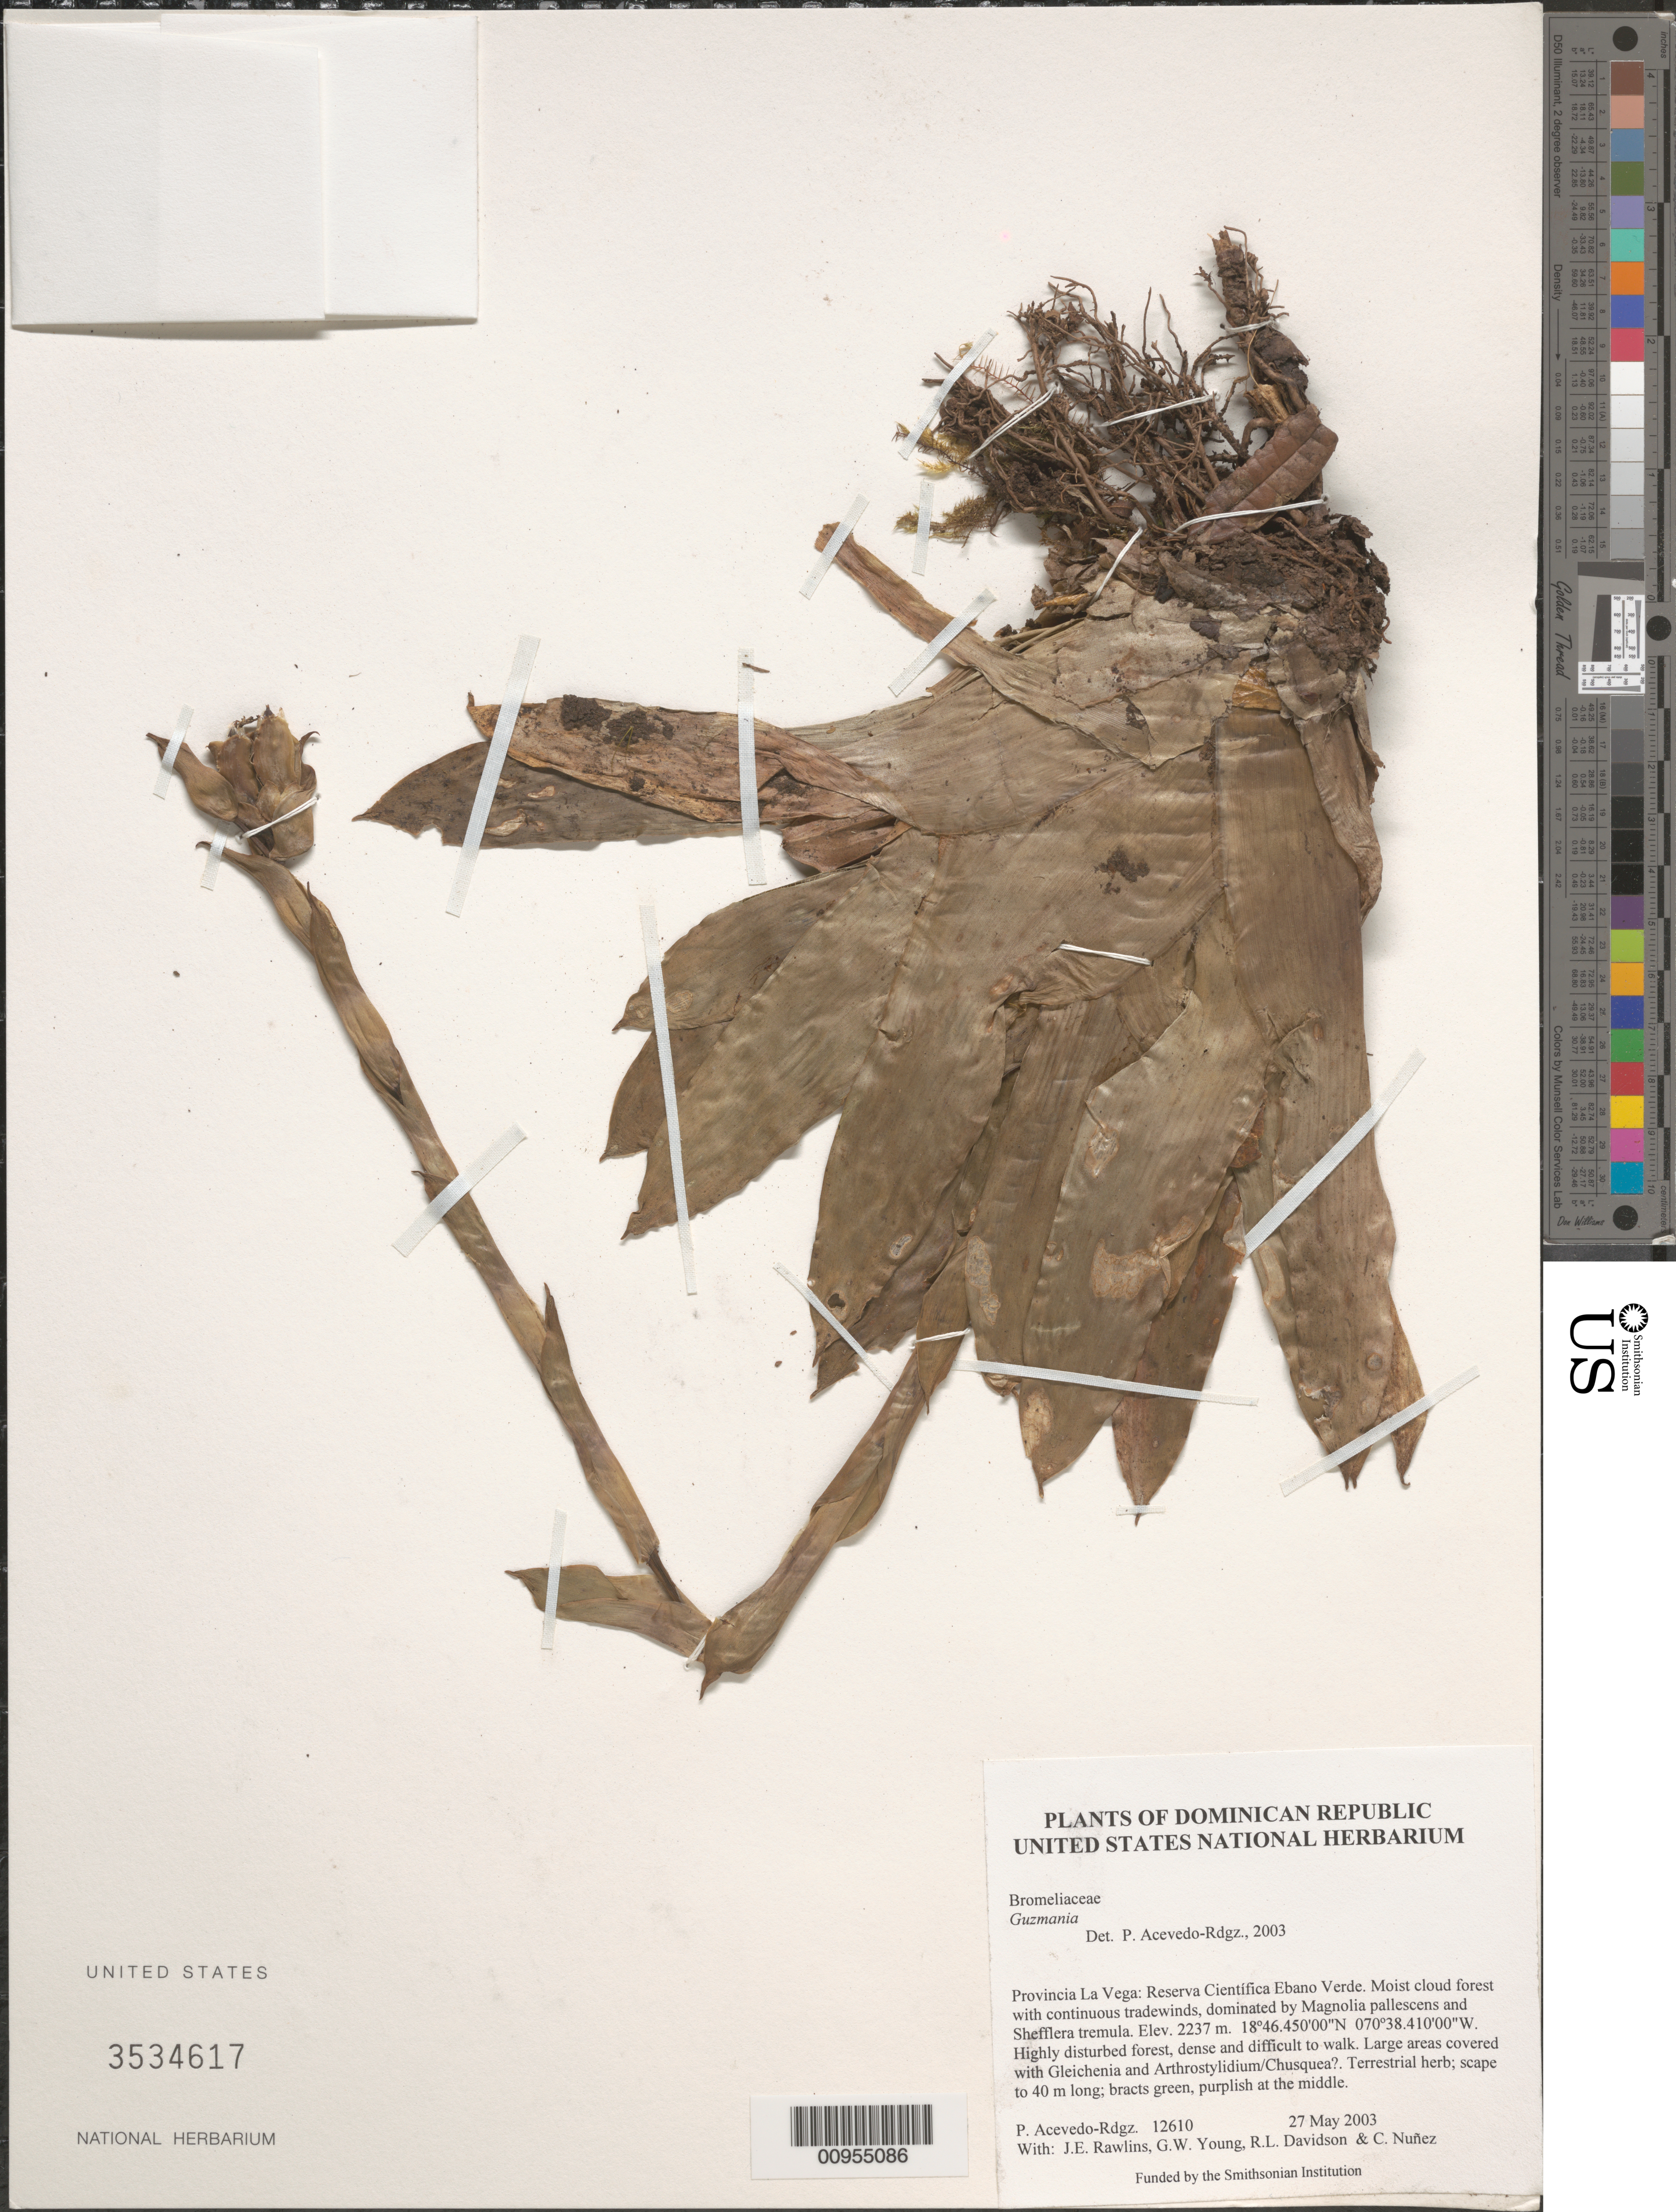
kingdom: Plantae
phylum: Tracheophyta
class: Liliopsida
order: Poales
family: Bromeliaceae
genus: Guzmania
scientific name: Guzmania sp.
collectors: P. Acevedo-Rodr., J. Rawlins, G. Young, R. Davidson & C. Nunez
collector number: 12610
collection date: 2003-05-27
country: Dominican Republic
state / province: La Vega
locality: Reserva Científica Ebano Verde.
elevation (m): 2237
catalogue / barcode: US 3534617